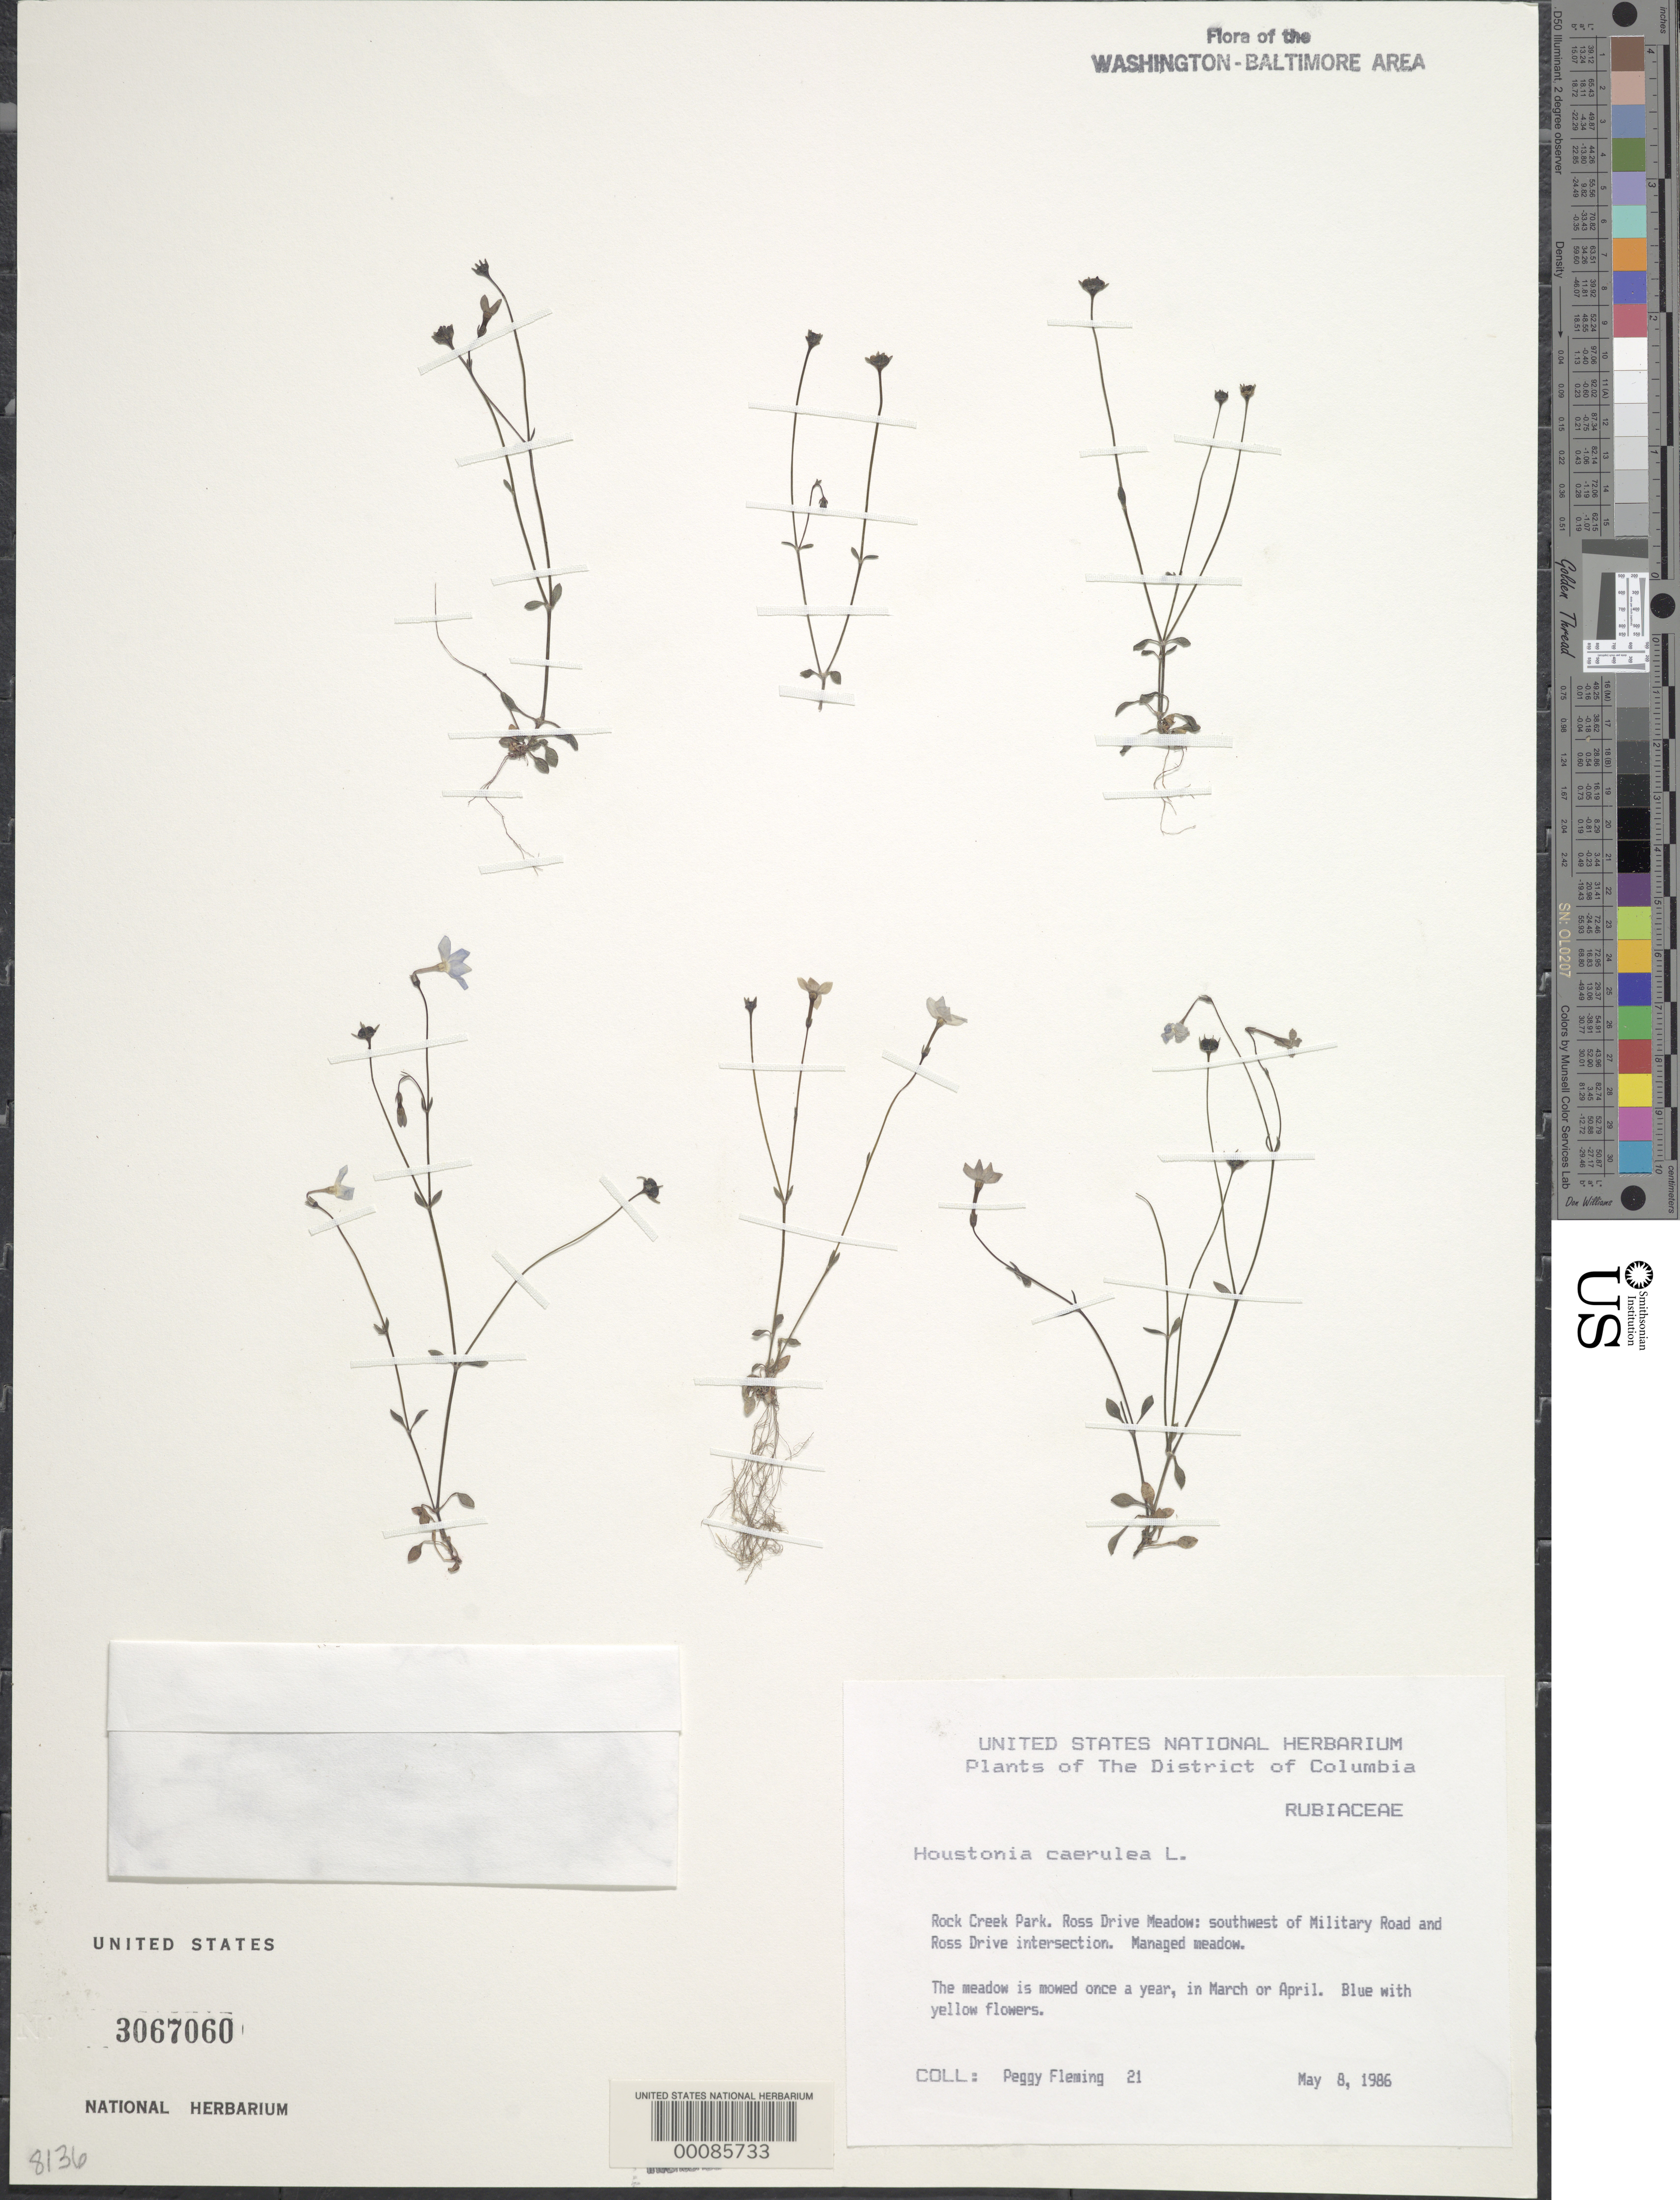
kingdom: Plantae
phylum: Tracheophyta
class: Magnoliopsida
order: Gentianales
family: Rubiaceae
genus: Houstonia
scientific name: Houstonia caerulea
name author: L.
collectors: P. Fleming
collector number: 21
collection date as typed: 08 May 1986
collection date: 1986-05-08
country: United States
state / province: District of Columbia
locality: Near Ross Drive Intersection.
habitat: Managed meadow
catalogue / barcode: US 3067060